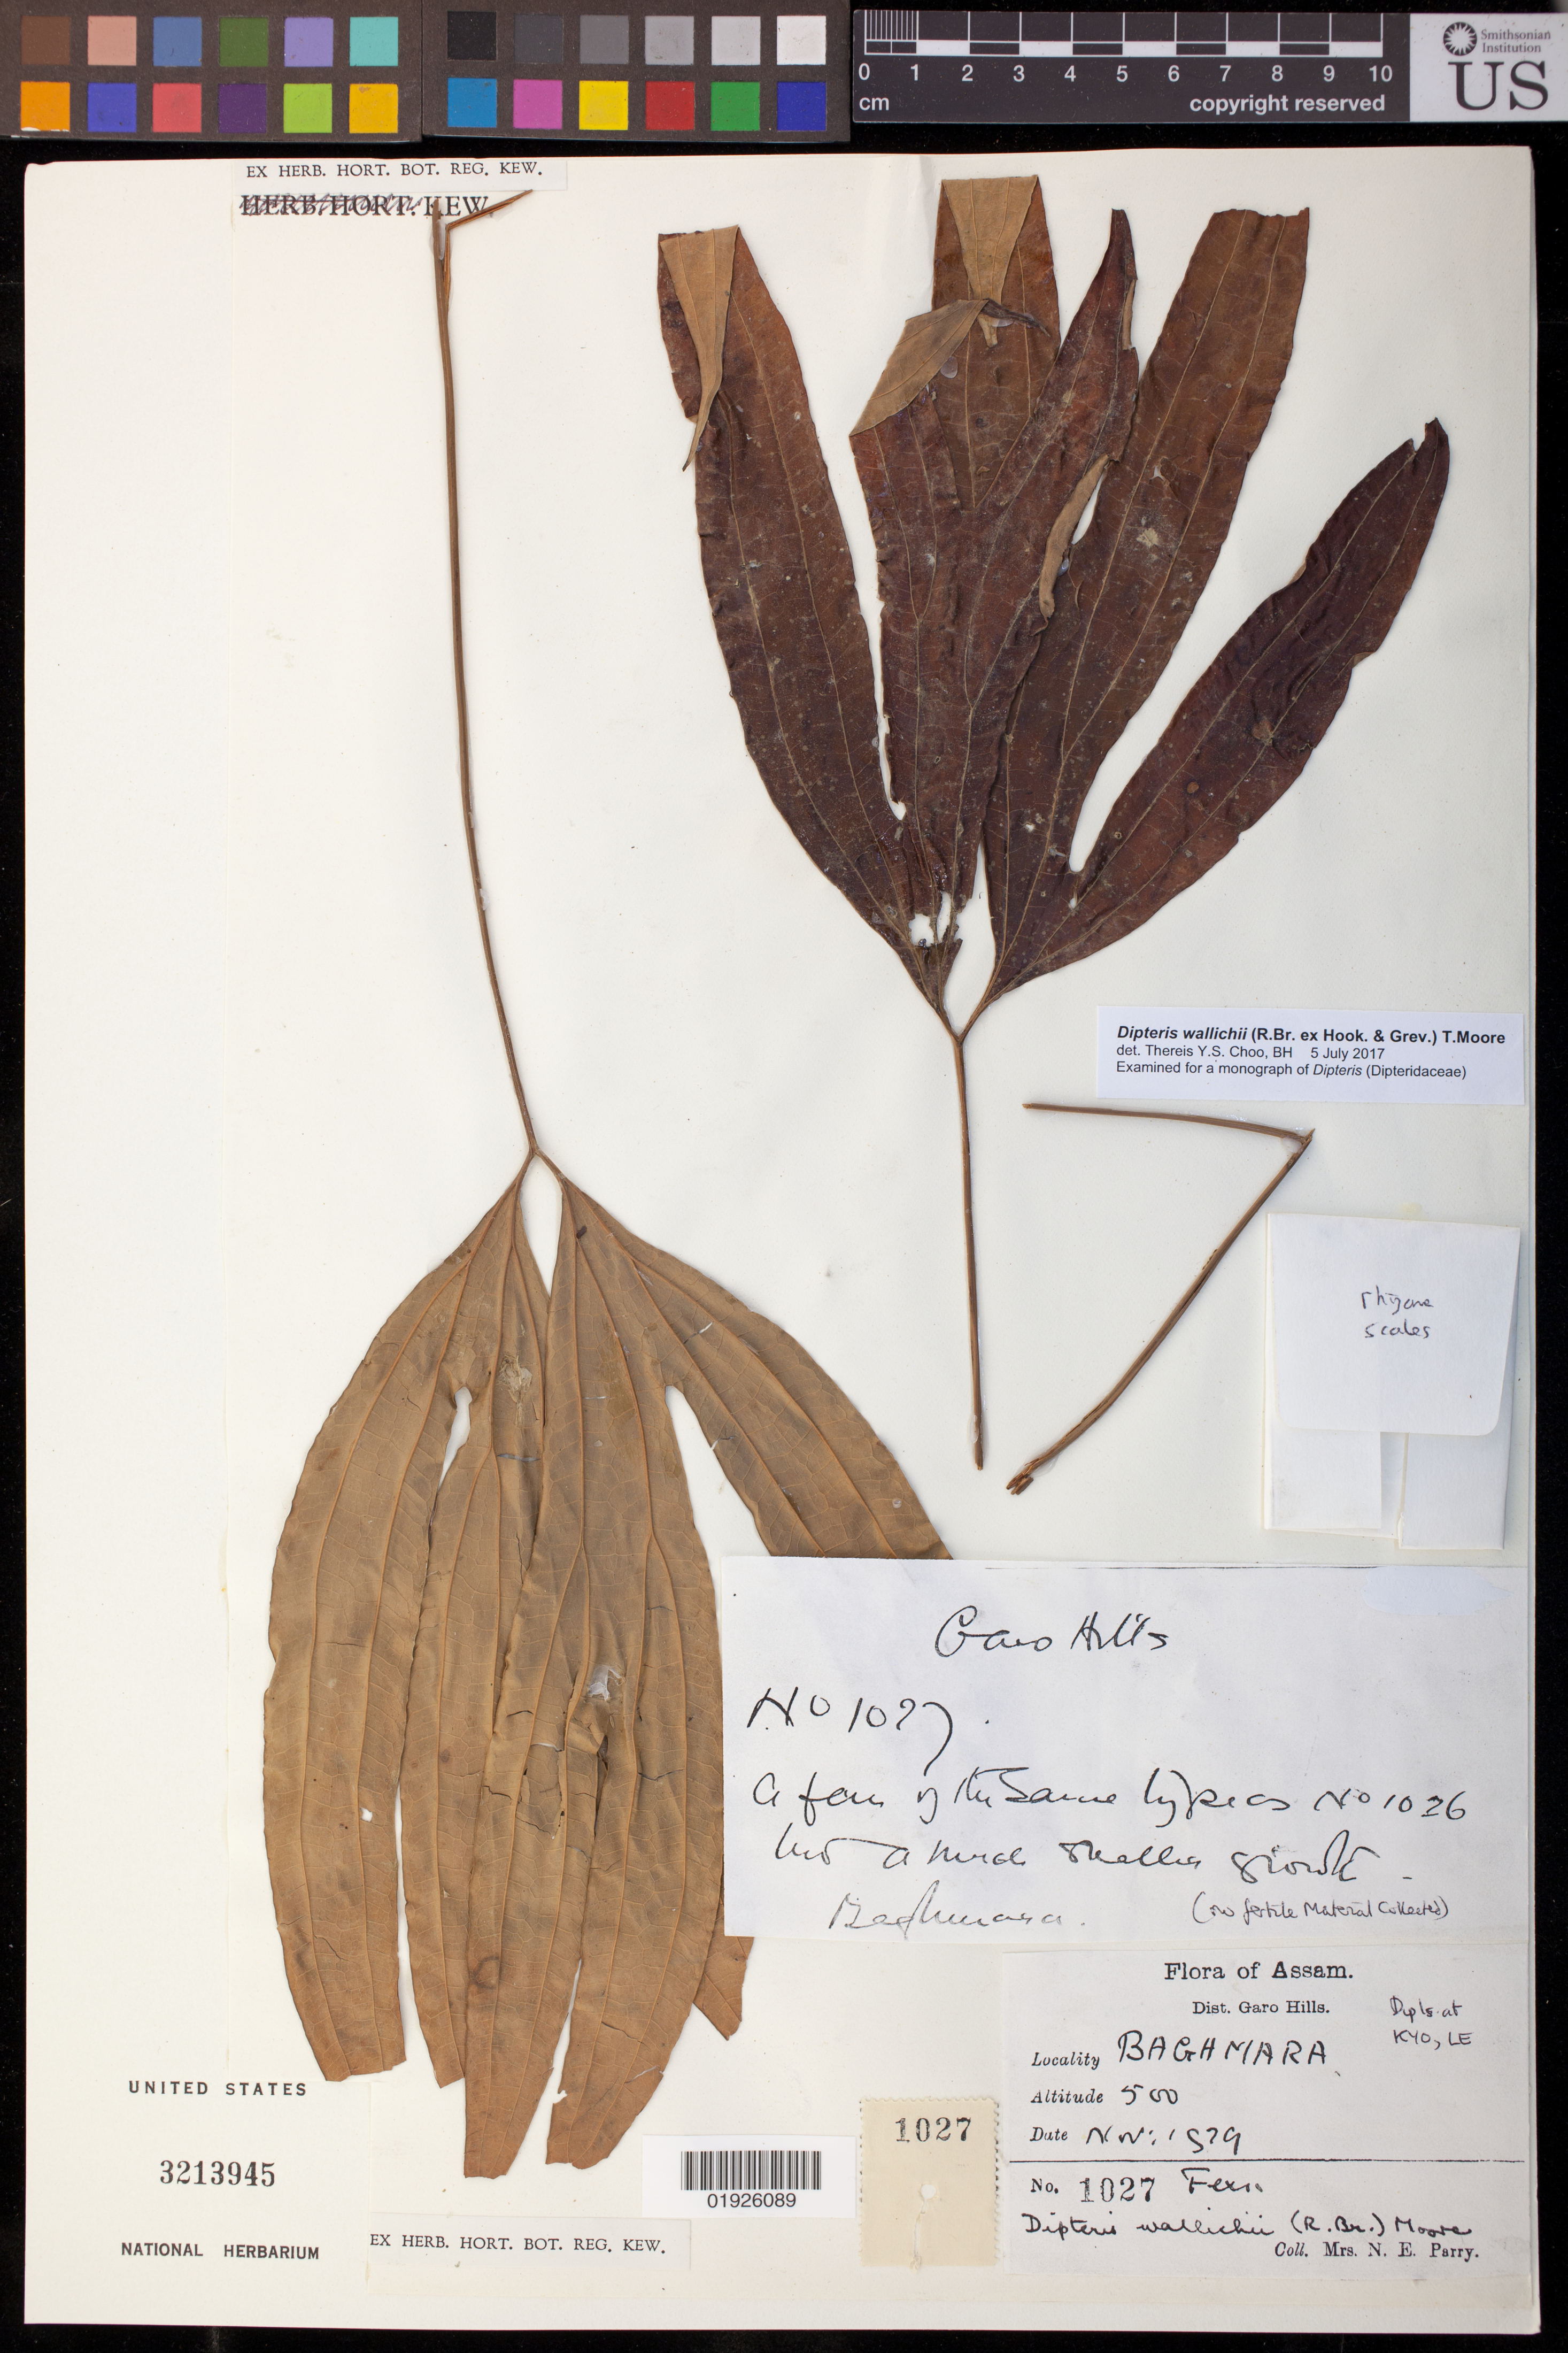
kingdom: Plantae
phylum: Tracheophyta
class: Polypodiopsida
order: Gleicheniales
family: Dipteridaceae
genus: Dipteris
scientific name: Dipteris wallichii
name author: (R. Br.) T. Moore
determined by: Choo, Thereis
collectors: N. Parry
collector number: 1027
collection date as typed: Nov: 1929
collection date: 1929-11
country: India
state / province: Meghalaya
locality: Assam, District of Garo Hills, Baghmara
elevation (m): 500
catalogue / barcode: US 3213945